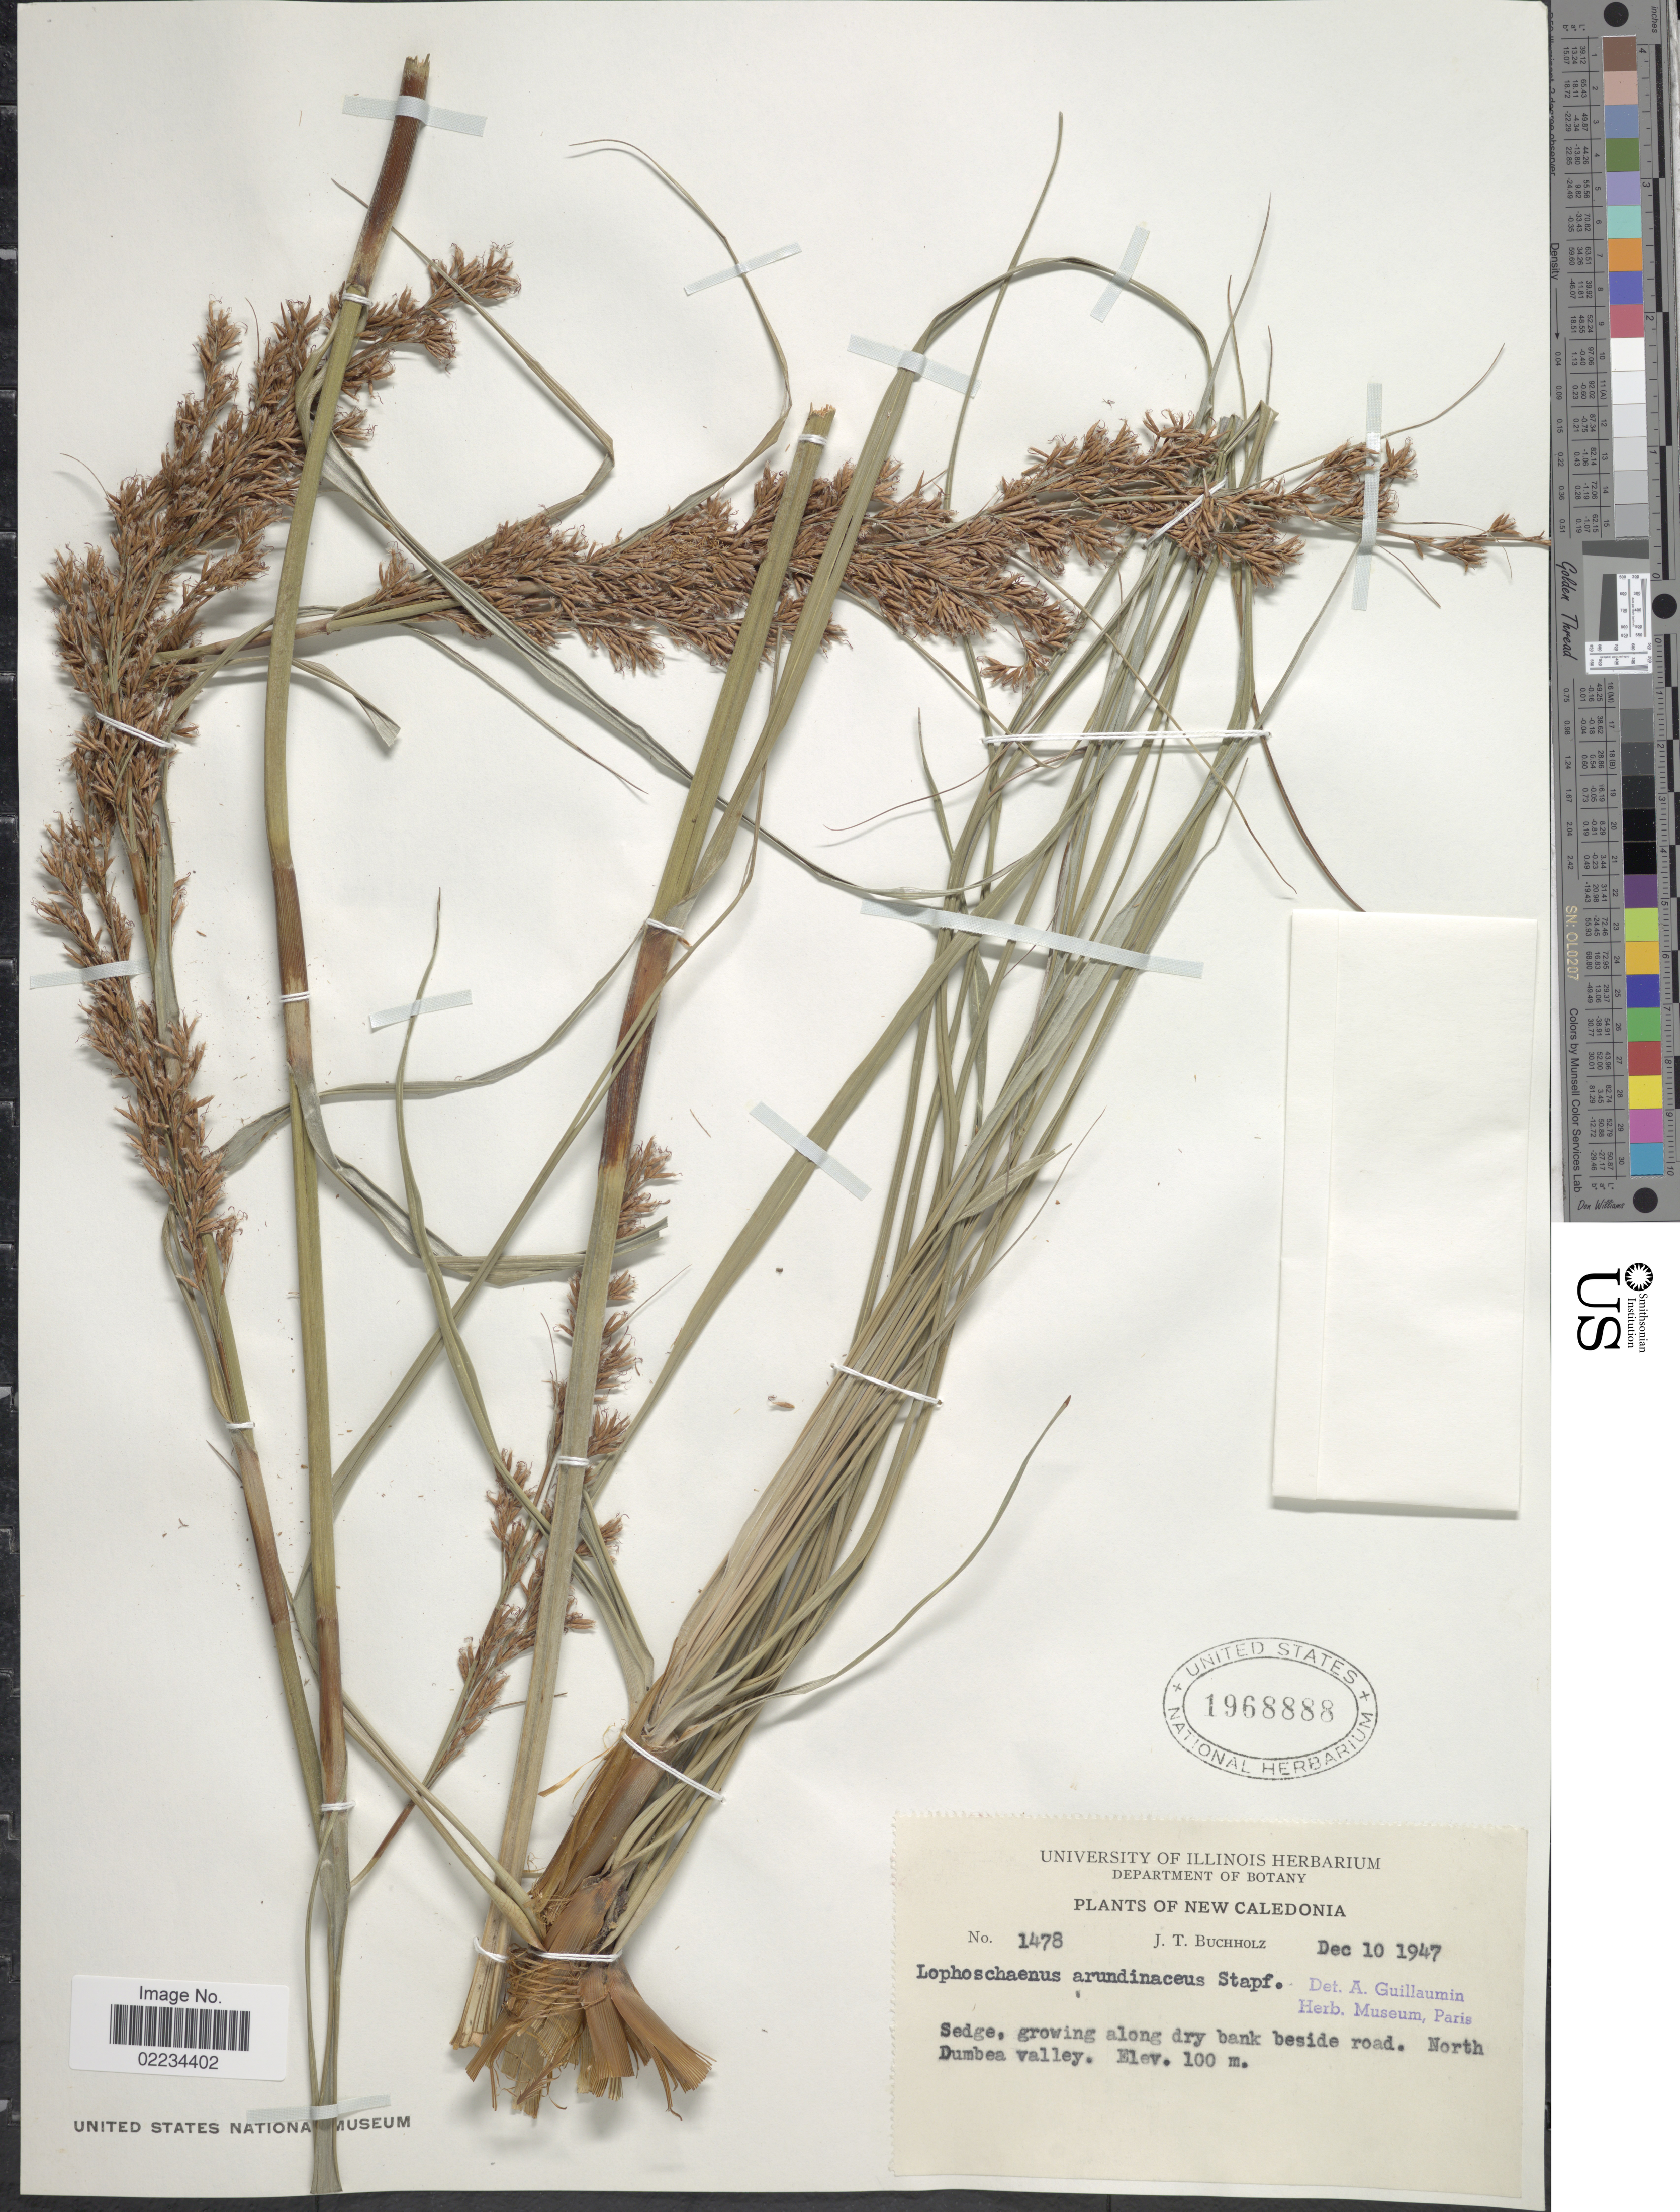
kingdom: Plantae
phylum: Tracheophyta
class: Liliopsida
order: Poales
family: Cyperaceae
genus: Tetraria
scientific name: Tetraria raynaliana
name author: Larridon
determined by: Strong, Mark T., (BOT), Smithsonian Institution - National Museum of Natural History (UNITED STATES)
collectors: J. T. Buchholz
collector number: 1478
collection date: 1947-12-10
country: New Caledonia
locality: Sedge, growing along dry bank beside road. North Dumbea valley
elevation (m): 100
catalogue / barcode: US 1968888